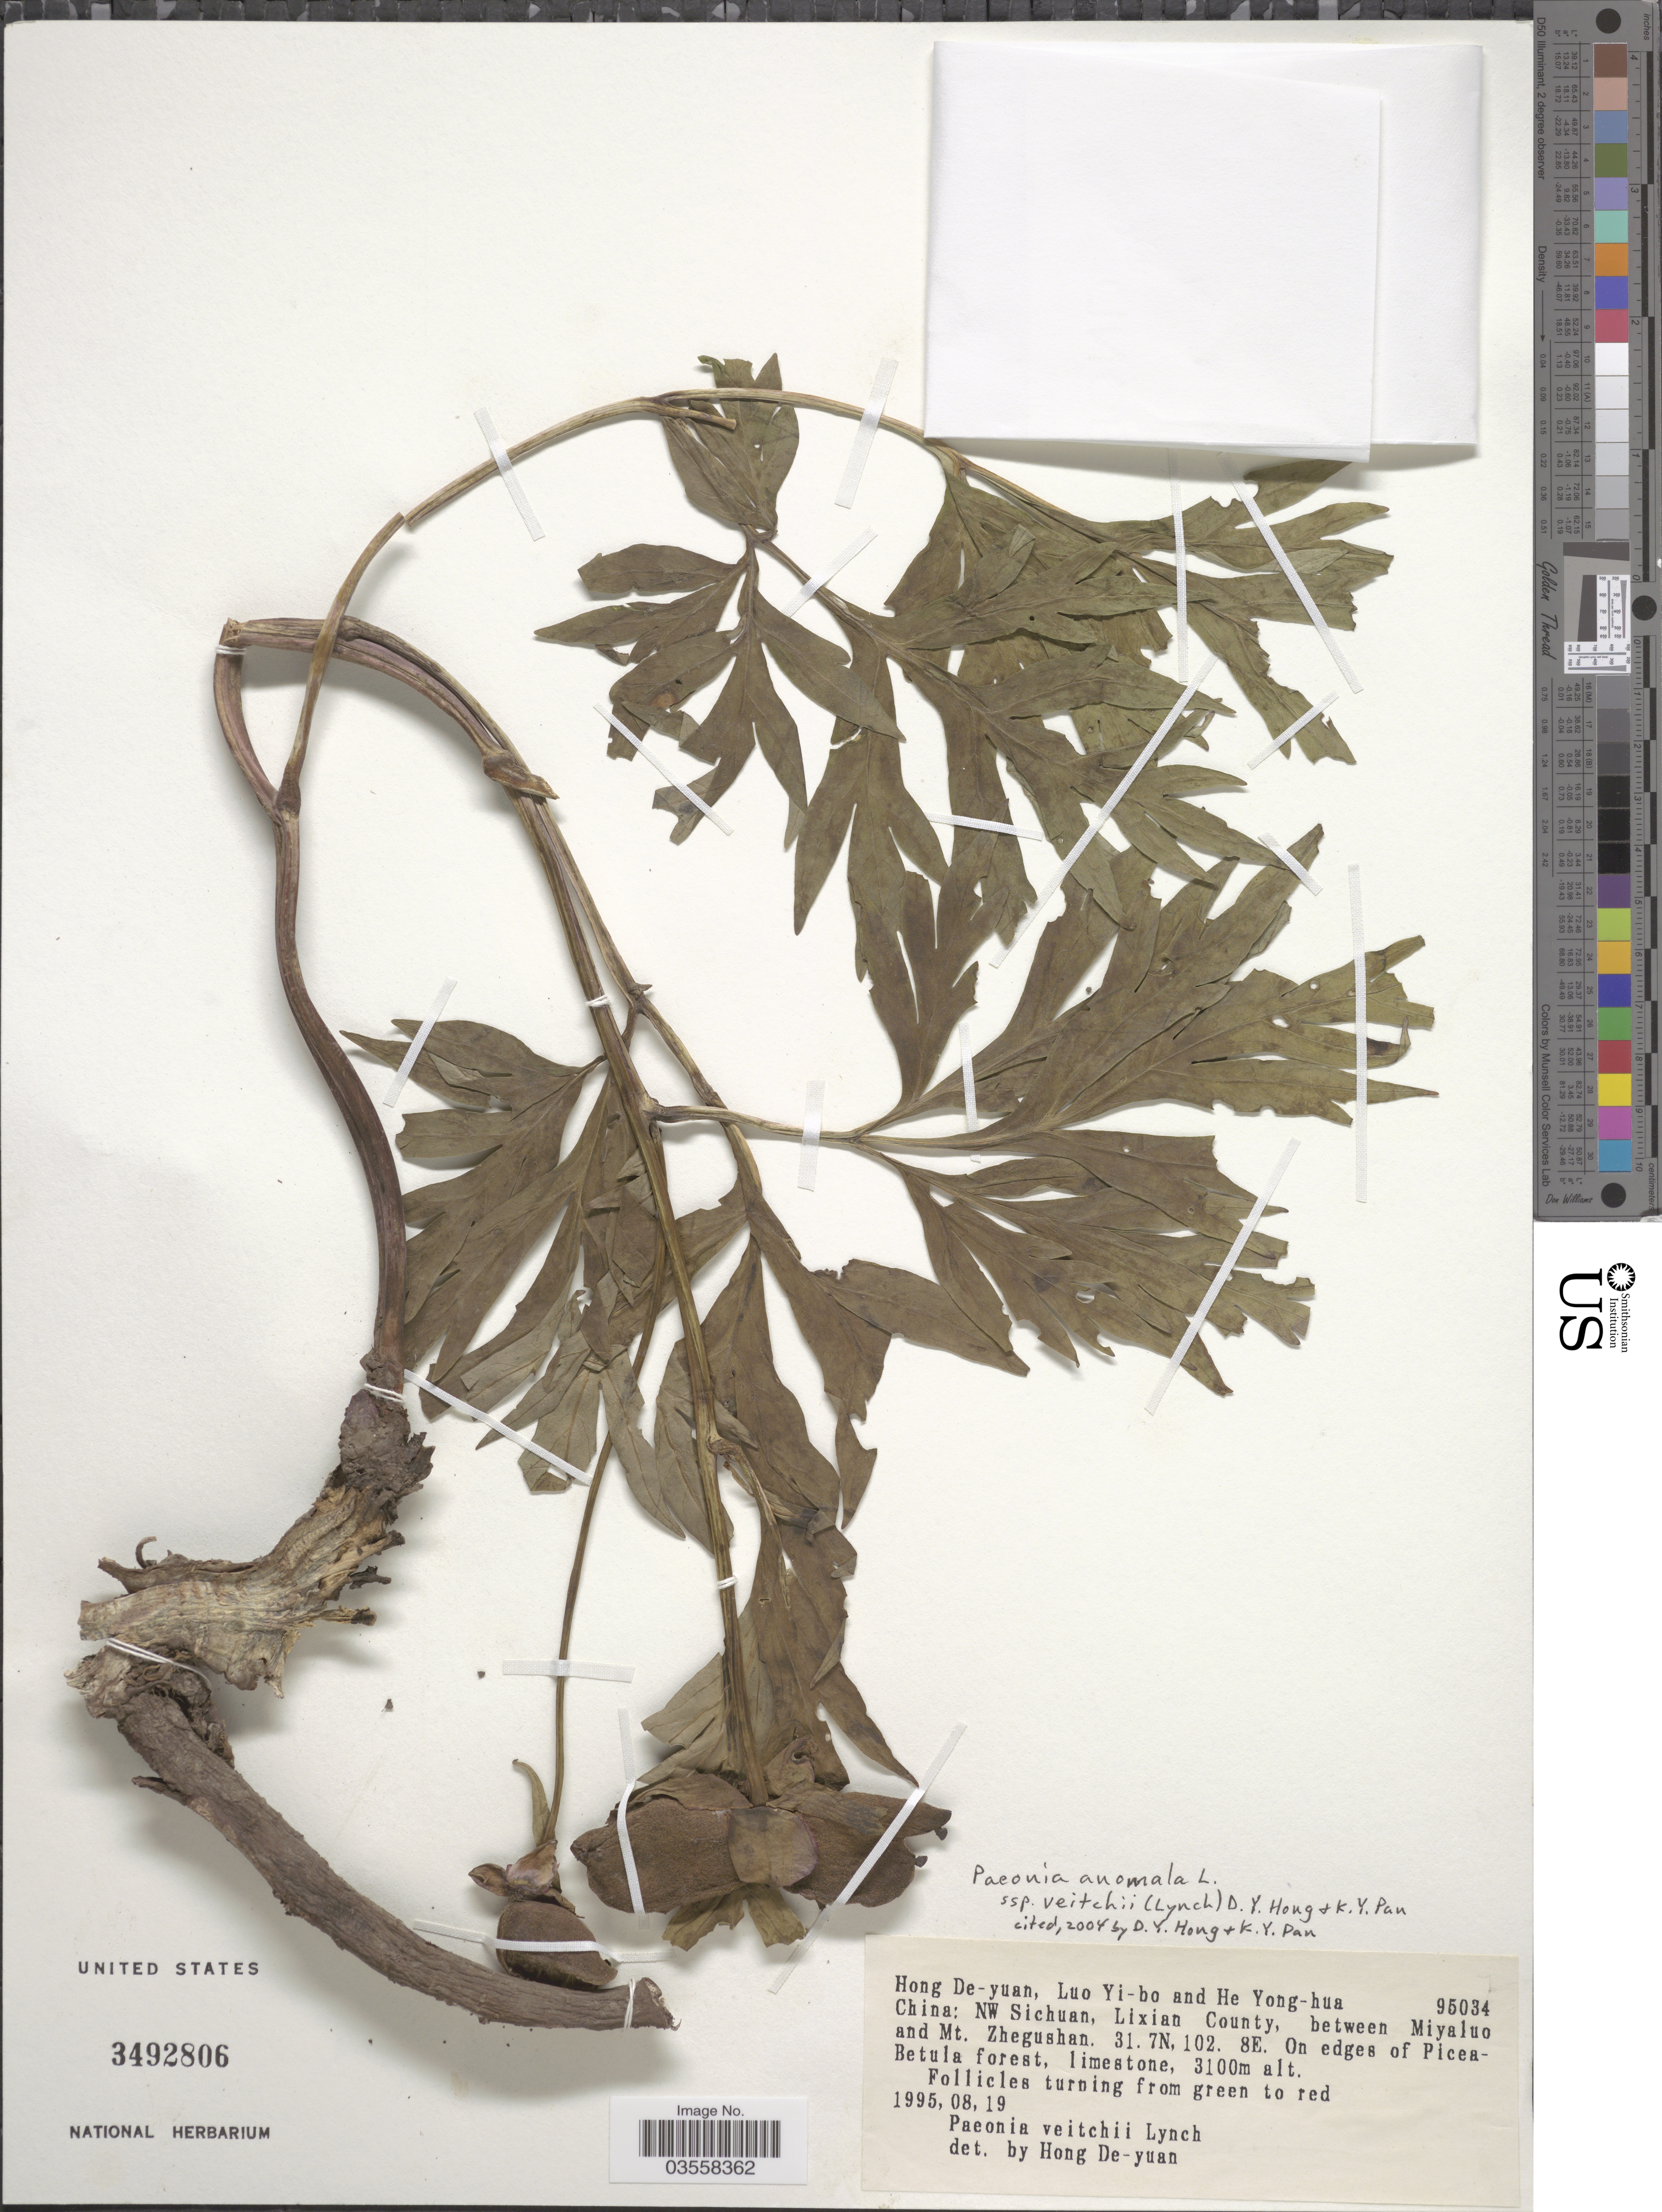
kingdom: Plantae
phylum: Tracheophyta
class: Magnoliopsida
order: Saxifragales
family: Paeoniaceae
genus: Paeonia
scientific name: Paeonia anomala subsp. veitchii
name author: (Lynch) D.Y. Hong & K.Y. Pan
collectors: D.-Y. Hong, Y. Luo & H. Yong-hua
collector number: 95034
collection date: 1995-08-19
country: China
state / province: Sichuan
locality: NW Sichuan, Lixian County, between Miyaluo and Mt. Zhegushan.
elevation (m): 3100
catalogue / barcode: US 3492806